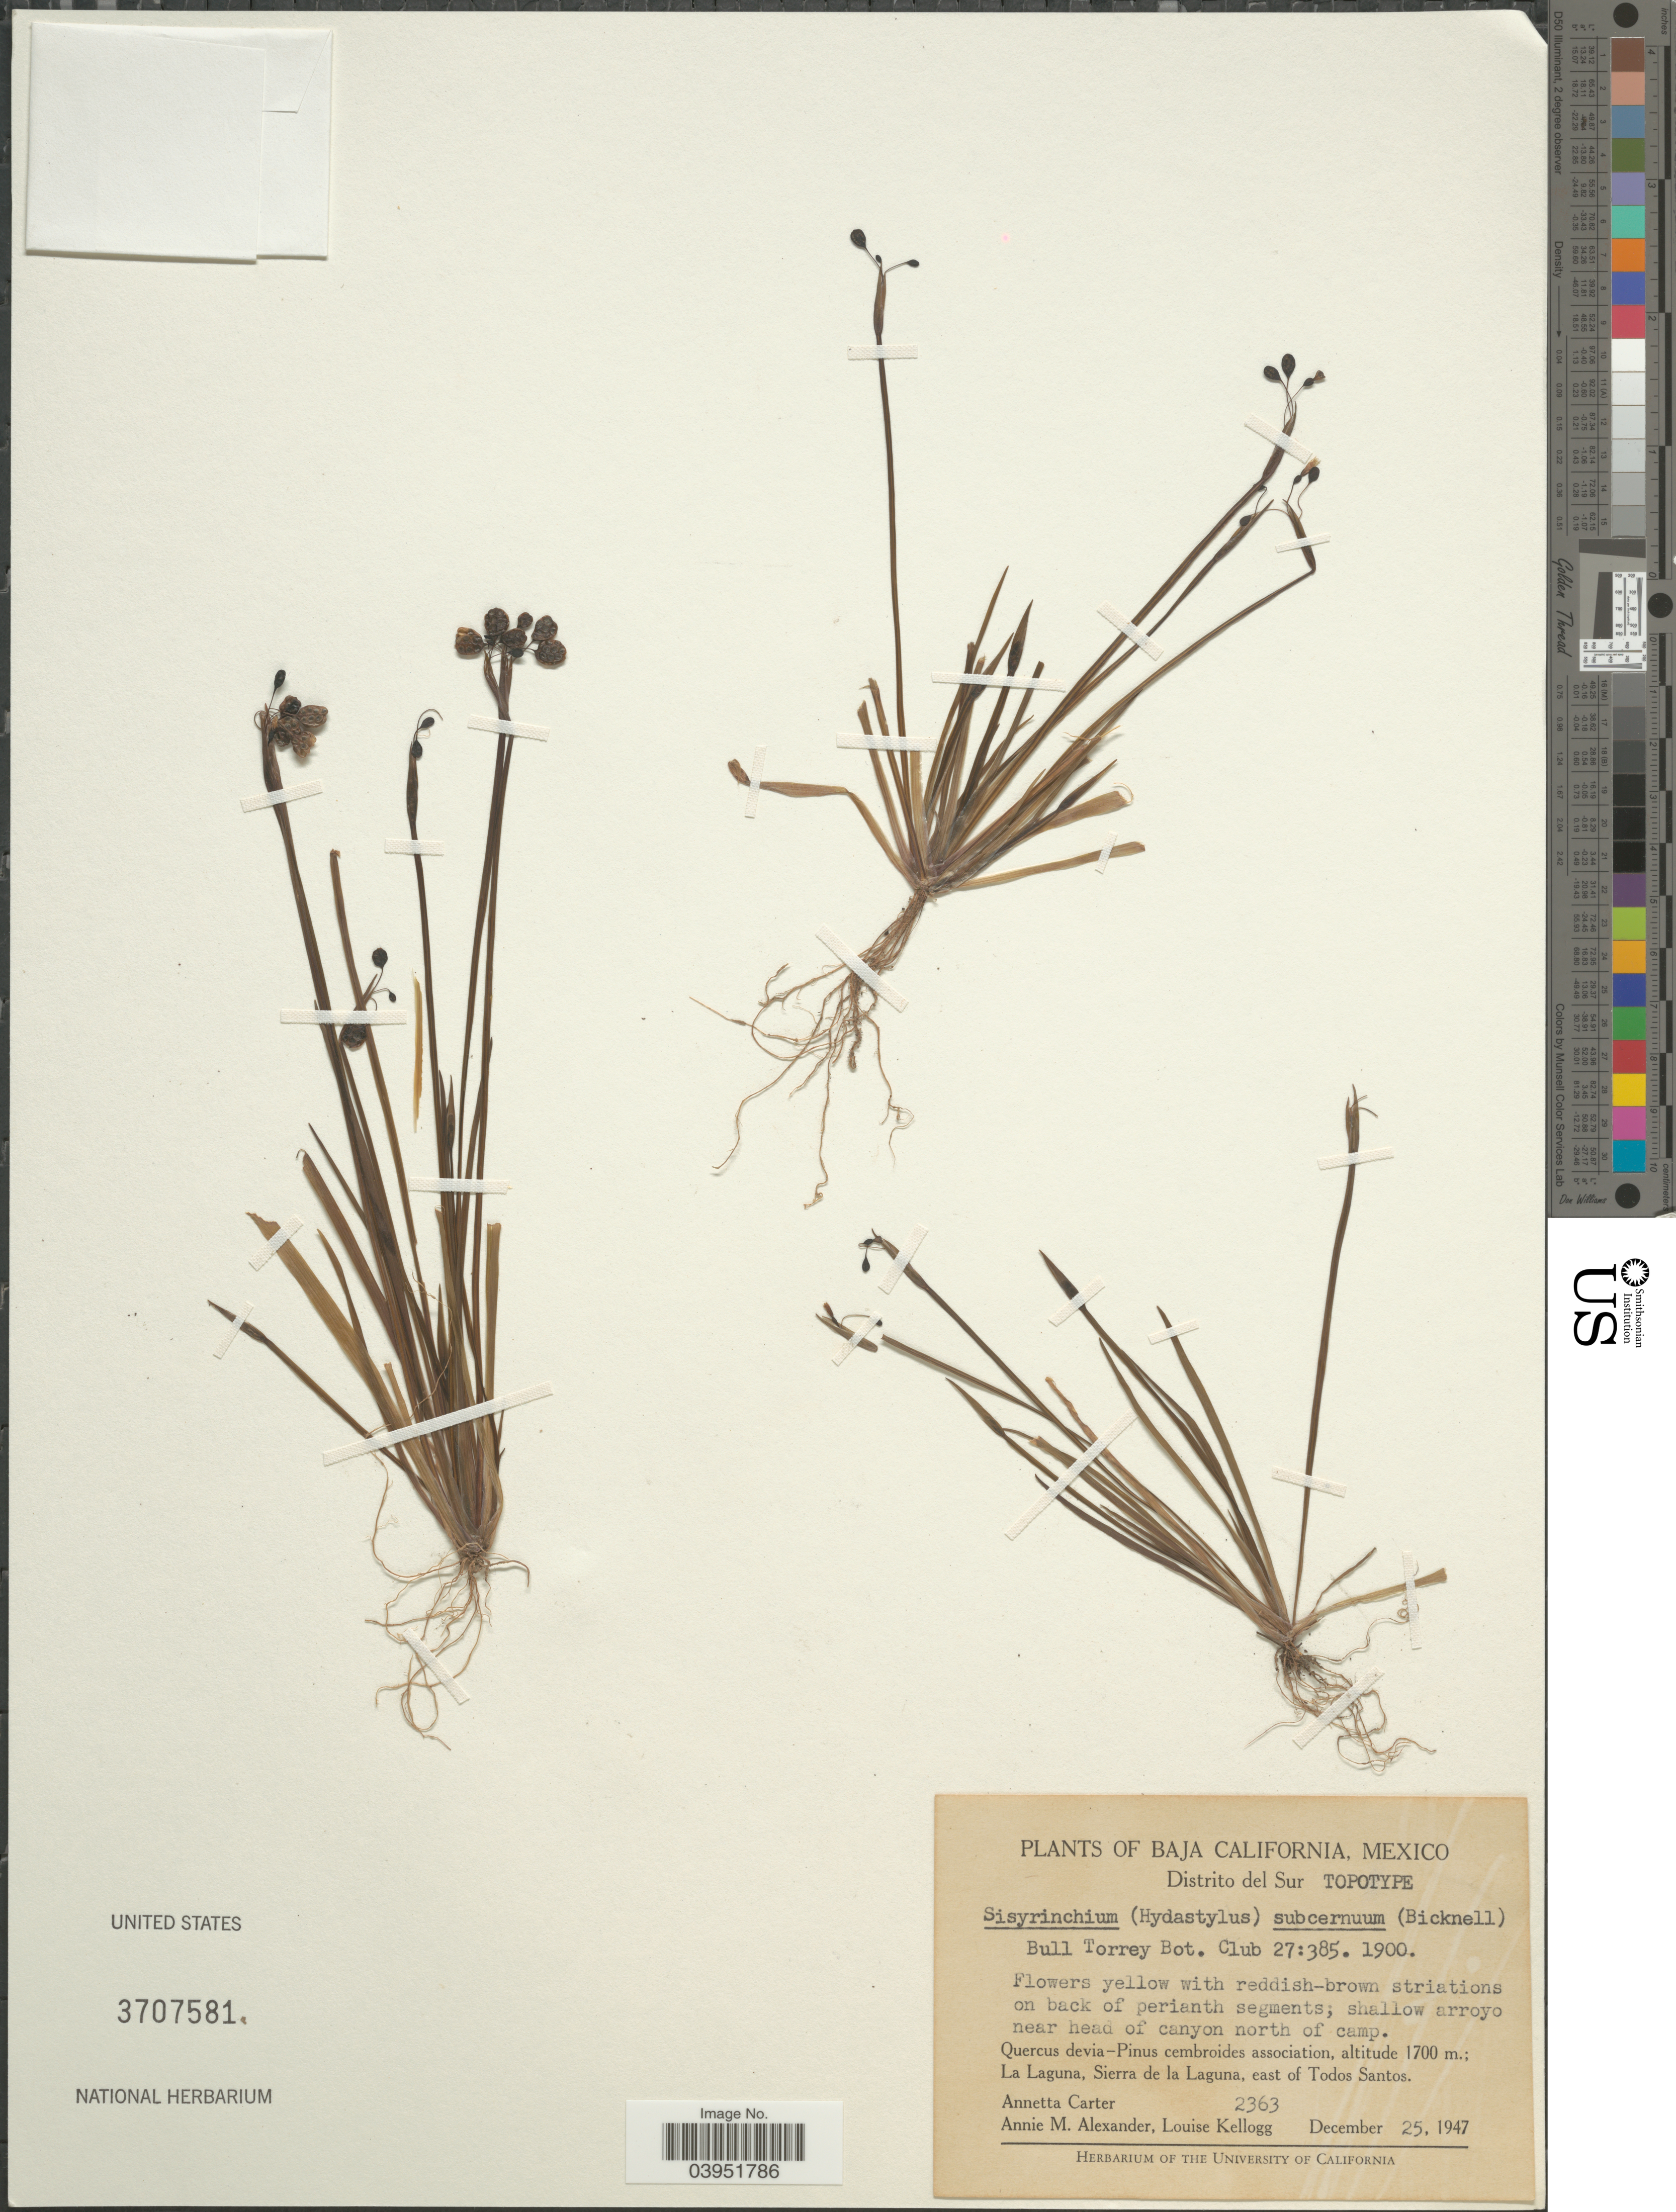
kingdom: Plantae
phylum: Tracheophyta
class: Liliopsida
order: Asparagales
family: Iridaceae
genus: Sisyrinchium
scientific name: Sisyrinchium subcernuum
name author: (E.P. Bicknell) Henrich & Goldblatt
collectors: A. Carter, A. M. Alexander & L. Kellogg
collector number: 2363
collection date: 1947-12-25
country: Mexico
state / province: Baja California Sur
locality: Distrito del Sur. Near head of canyon north of camp. La Laguna, Sierra de la Laguna, east of Todos Santos.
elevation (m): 1700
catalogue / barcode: US 3707581